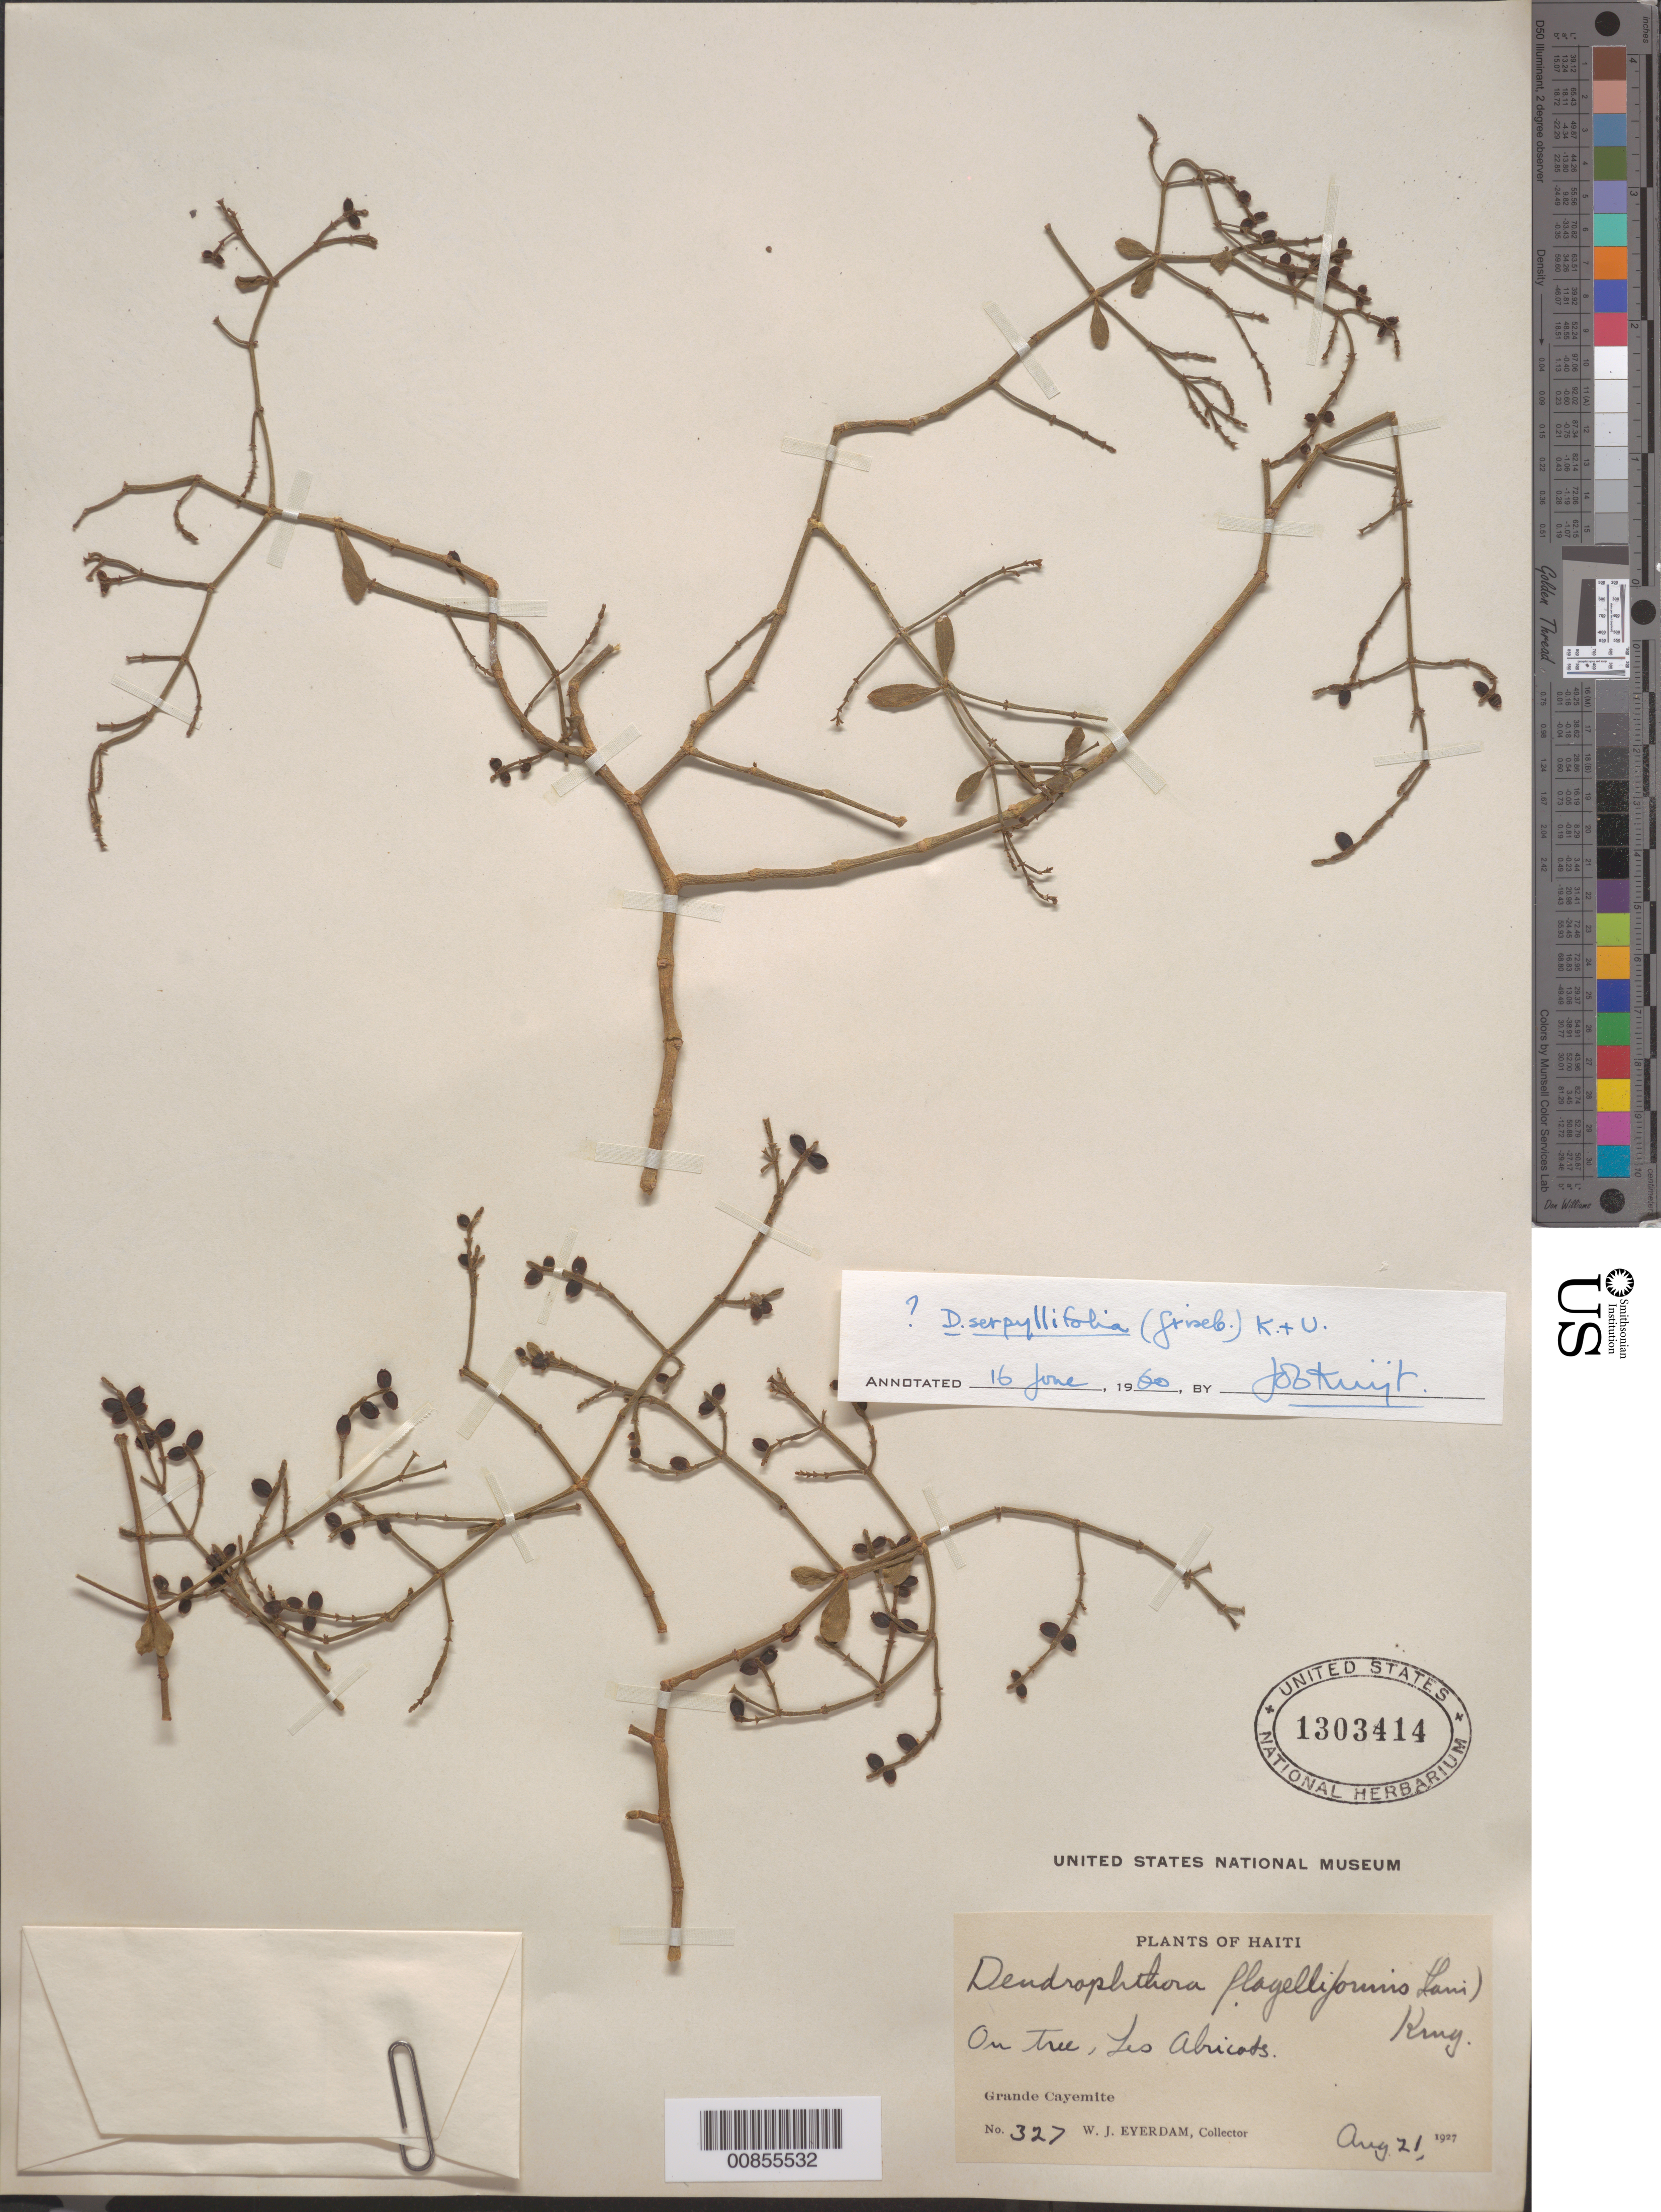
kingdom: Plantae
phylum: Tracheophyta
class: Magnoliopsida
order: Santalales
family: Viscaceae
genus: Dendrophthora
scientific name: Dendrophthora serpyllifolia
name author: (Griseb.) Krug & Urb.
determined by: Kuijt, Job, (CANADA)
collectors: W. J. Eyerdam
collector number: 327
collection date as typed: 21 Aug 1927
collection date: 1927-08-21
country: Haiti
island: Grande Cayemite I.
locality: Grande Cayemite. Les Abricots.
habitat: On tree.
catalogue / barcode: US 1303414